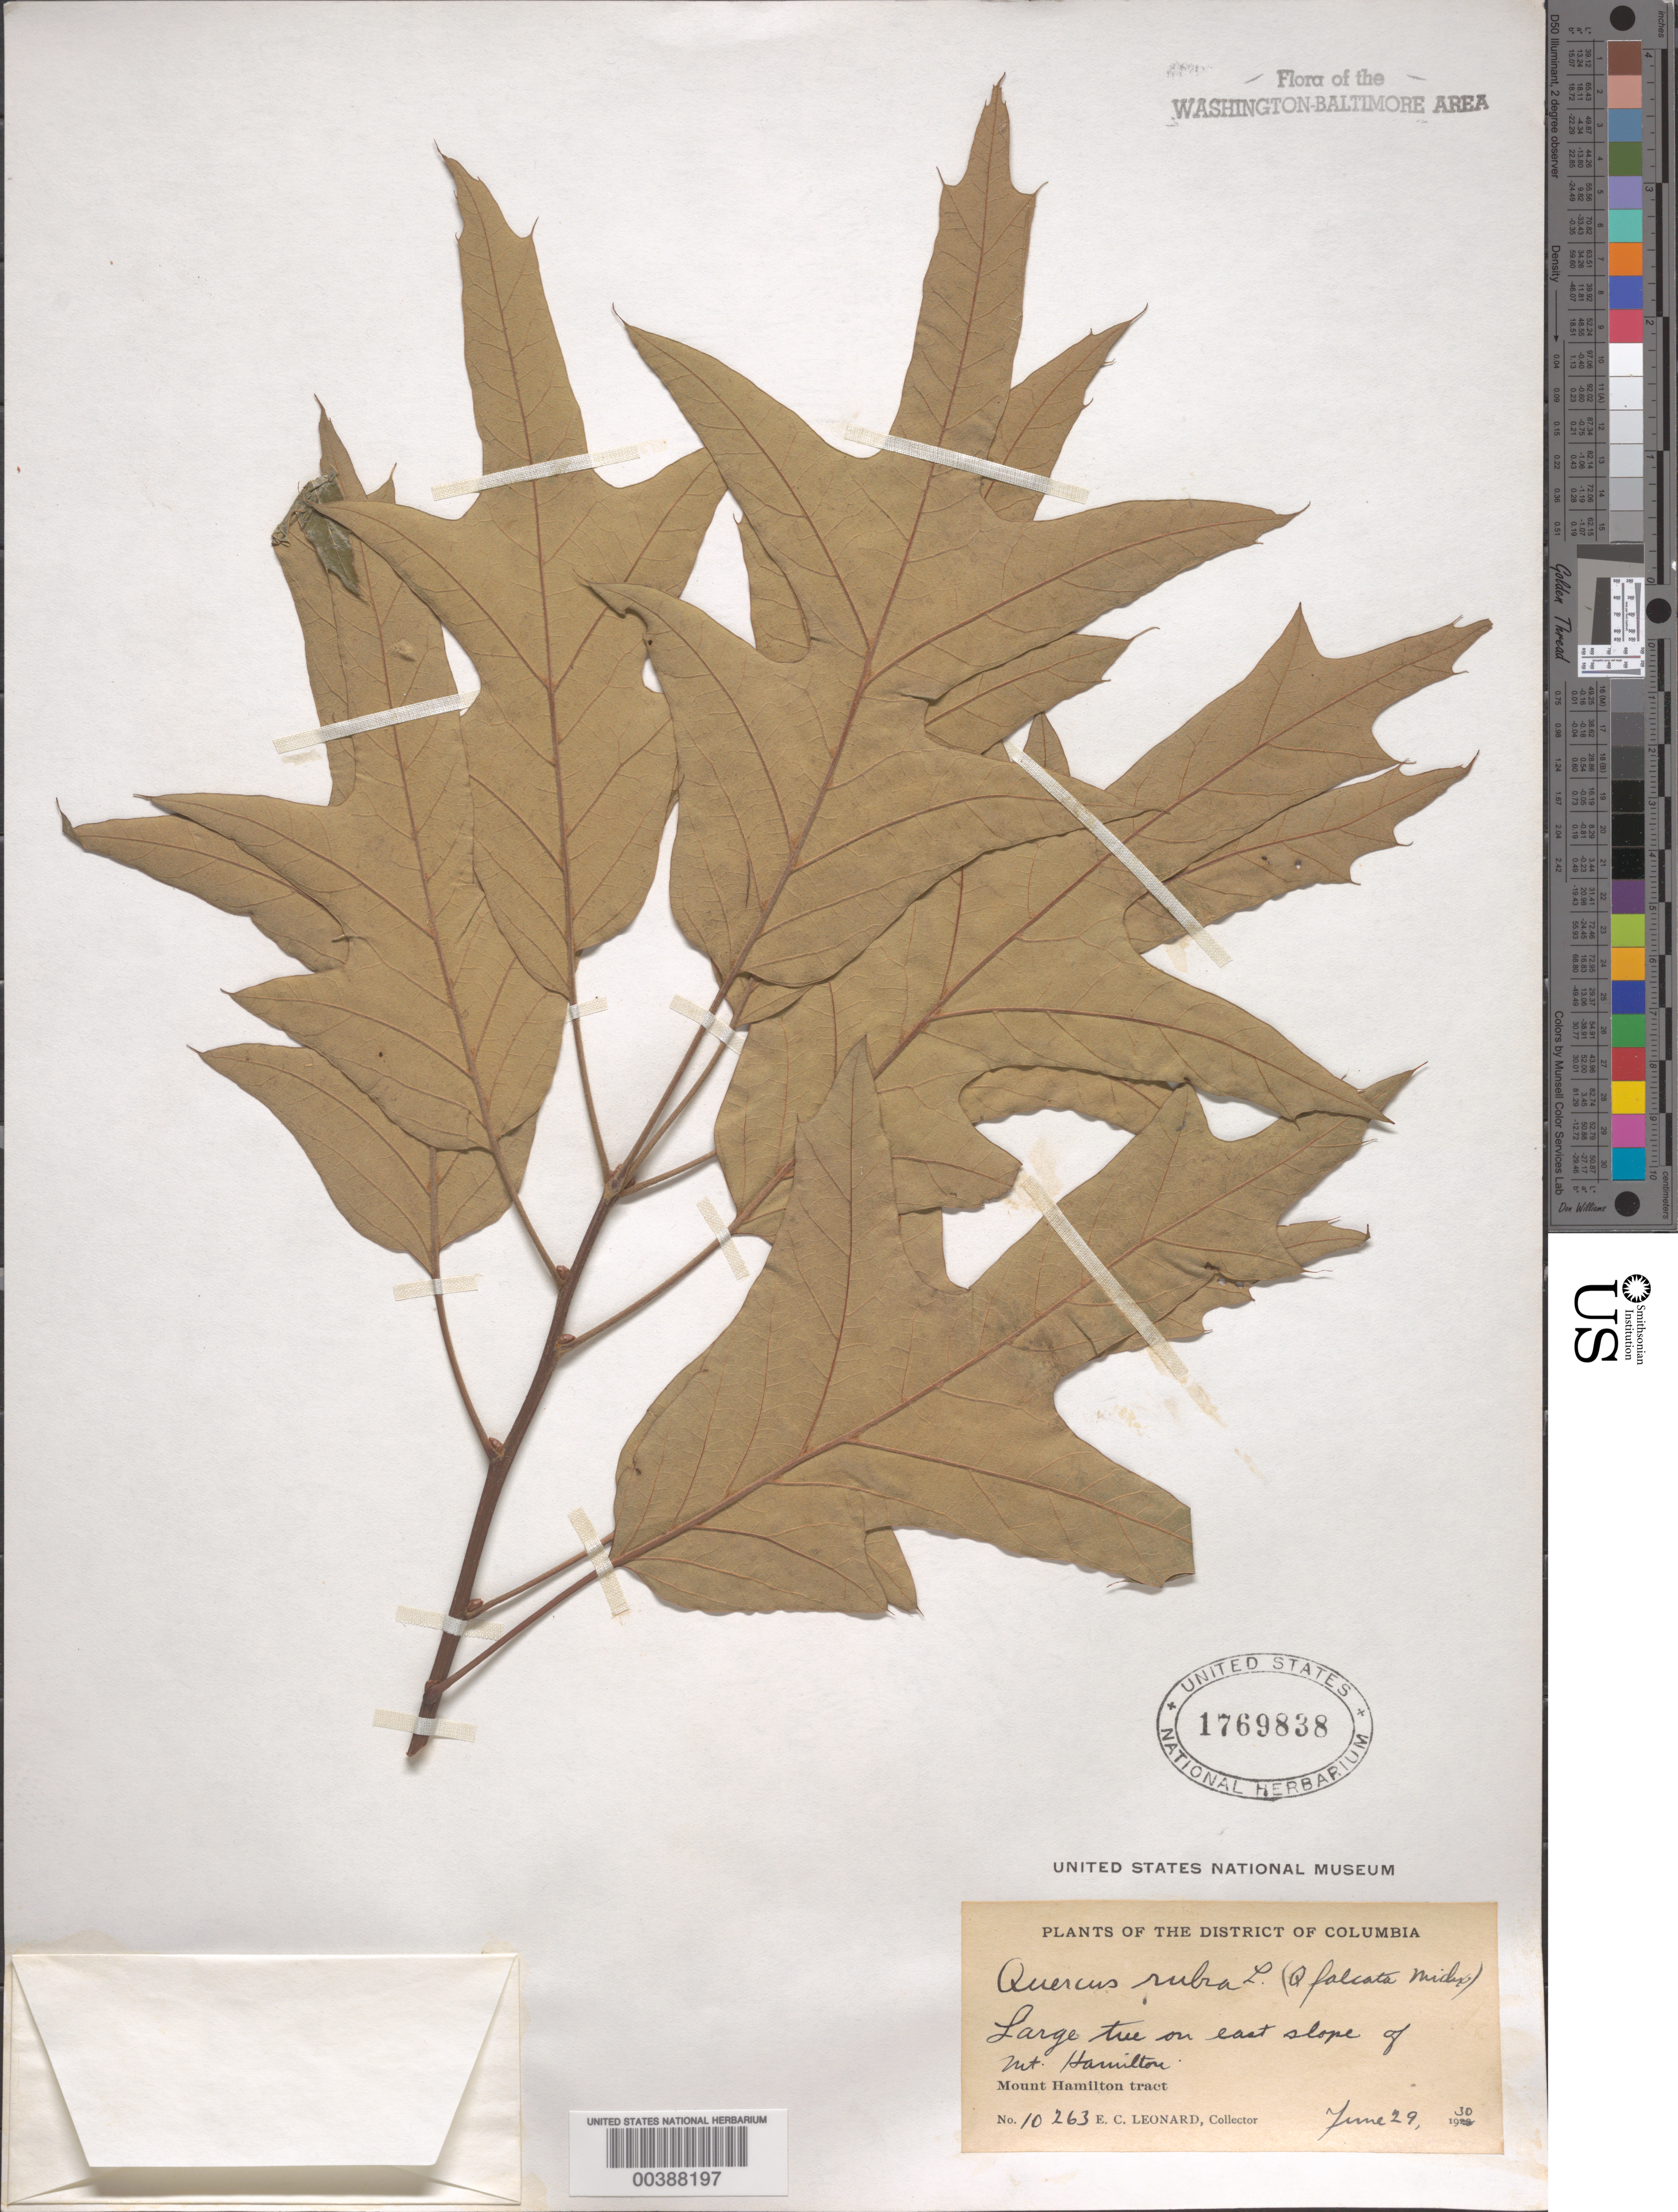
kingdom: Plantae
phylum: Tracheophyta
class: Magnoliopsida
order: Fagales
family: Fagaceae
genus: Quercus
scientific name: Quercus falcata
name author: Michx.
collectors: E. C. Leonard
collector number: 10263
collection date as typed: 29 Jun 1930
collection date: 1930-06-29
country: United States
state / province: District of Columbia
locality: Mount Hamilton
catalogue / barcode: US 1769838